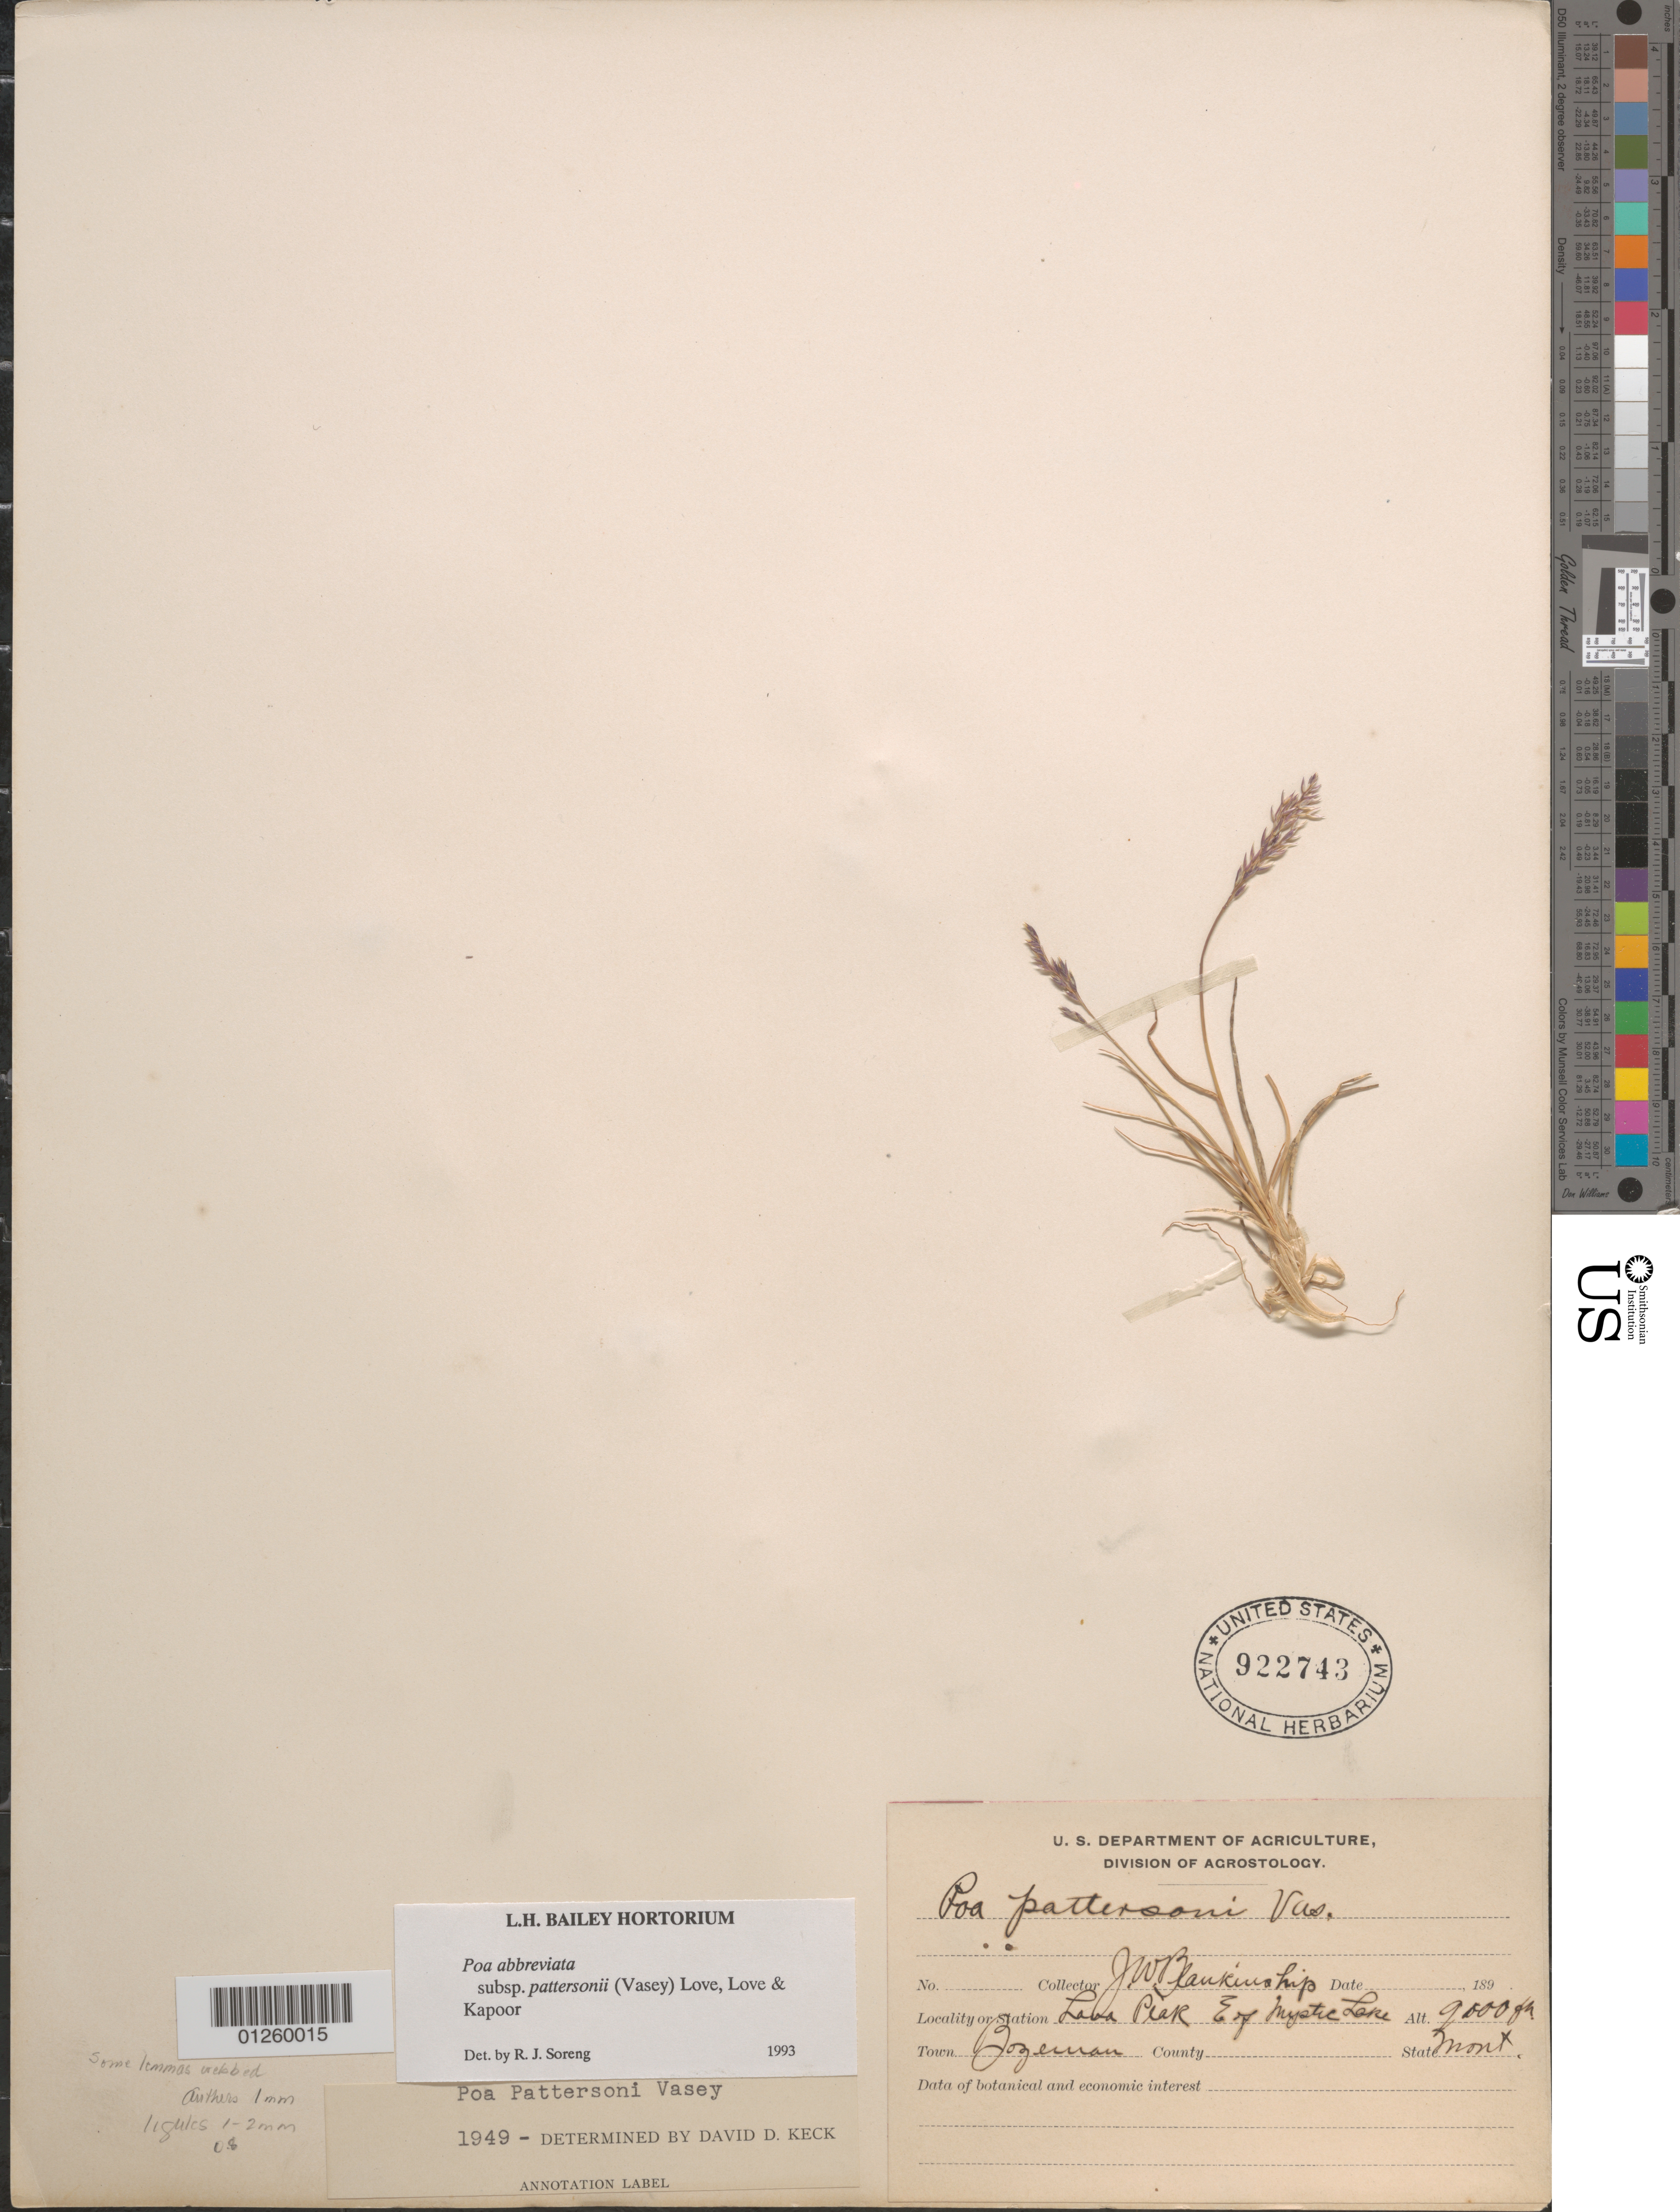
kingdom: Plantae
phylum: Tracheophyta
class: Liliopsida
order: Poales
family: Poaceae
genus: Poa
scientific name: Poa abbreviata subsp. pattersonii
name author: (Vasey) Á. Löve et al.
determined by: Soreng, Robert J., Research Associate (BOT), Smithsonian Institution - National Museum of Natural History (UNITED STATES)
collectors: J. W. Blankinship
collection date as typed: "189_"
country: United States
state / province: Montana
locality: Lava Peak E. of Mystic Lake.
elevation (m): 2743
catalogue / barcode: US 922743